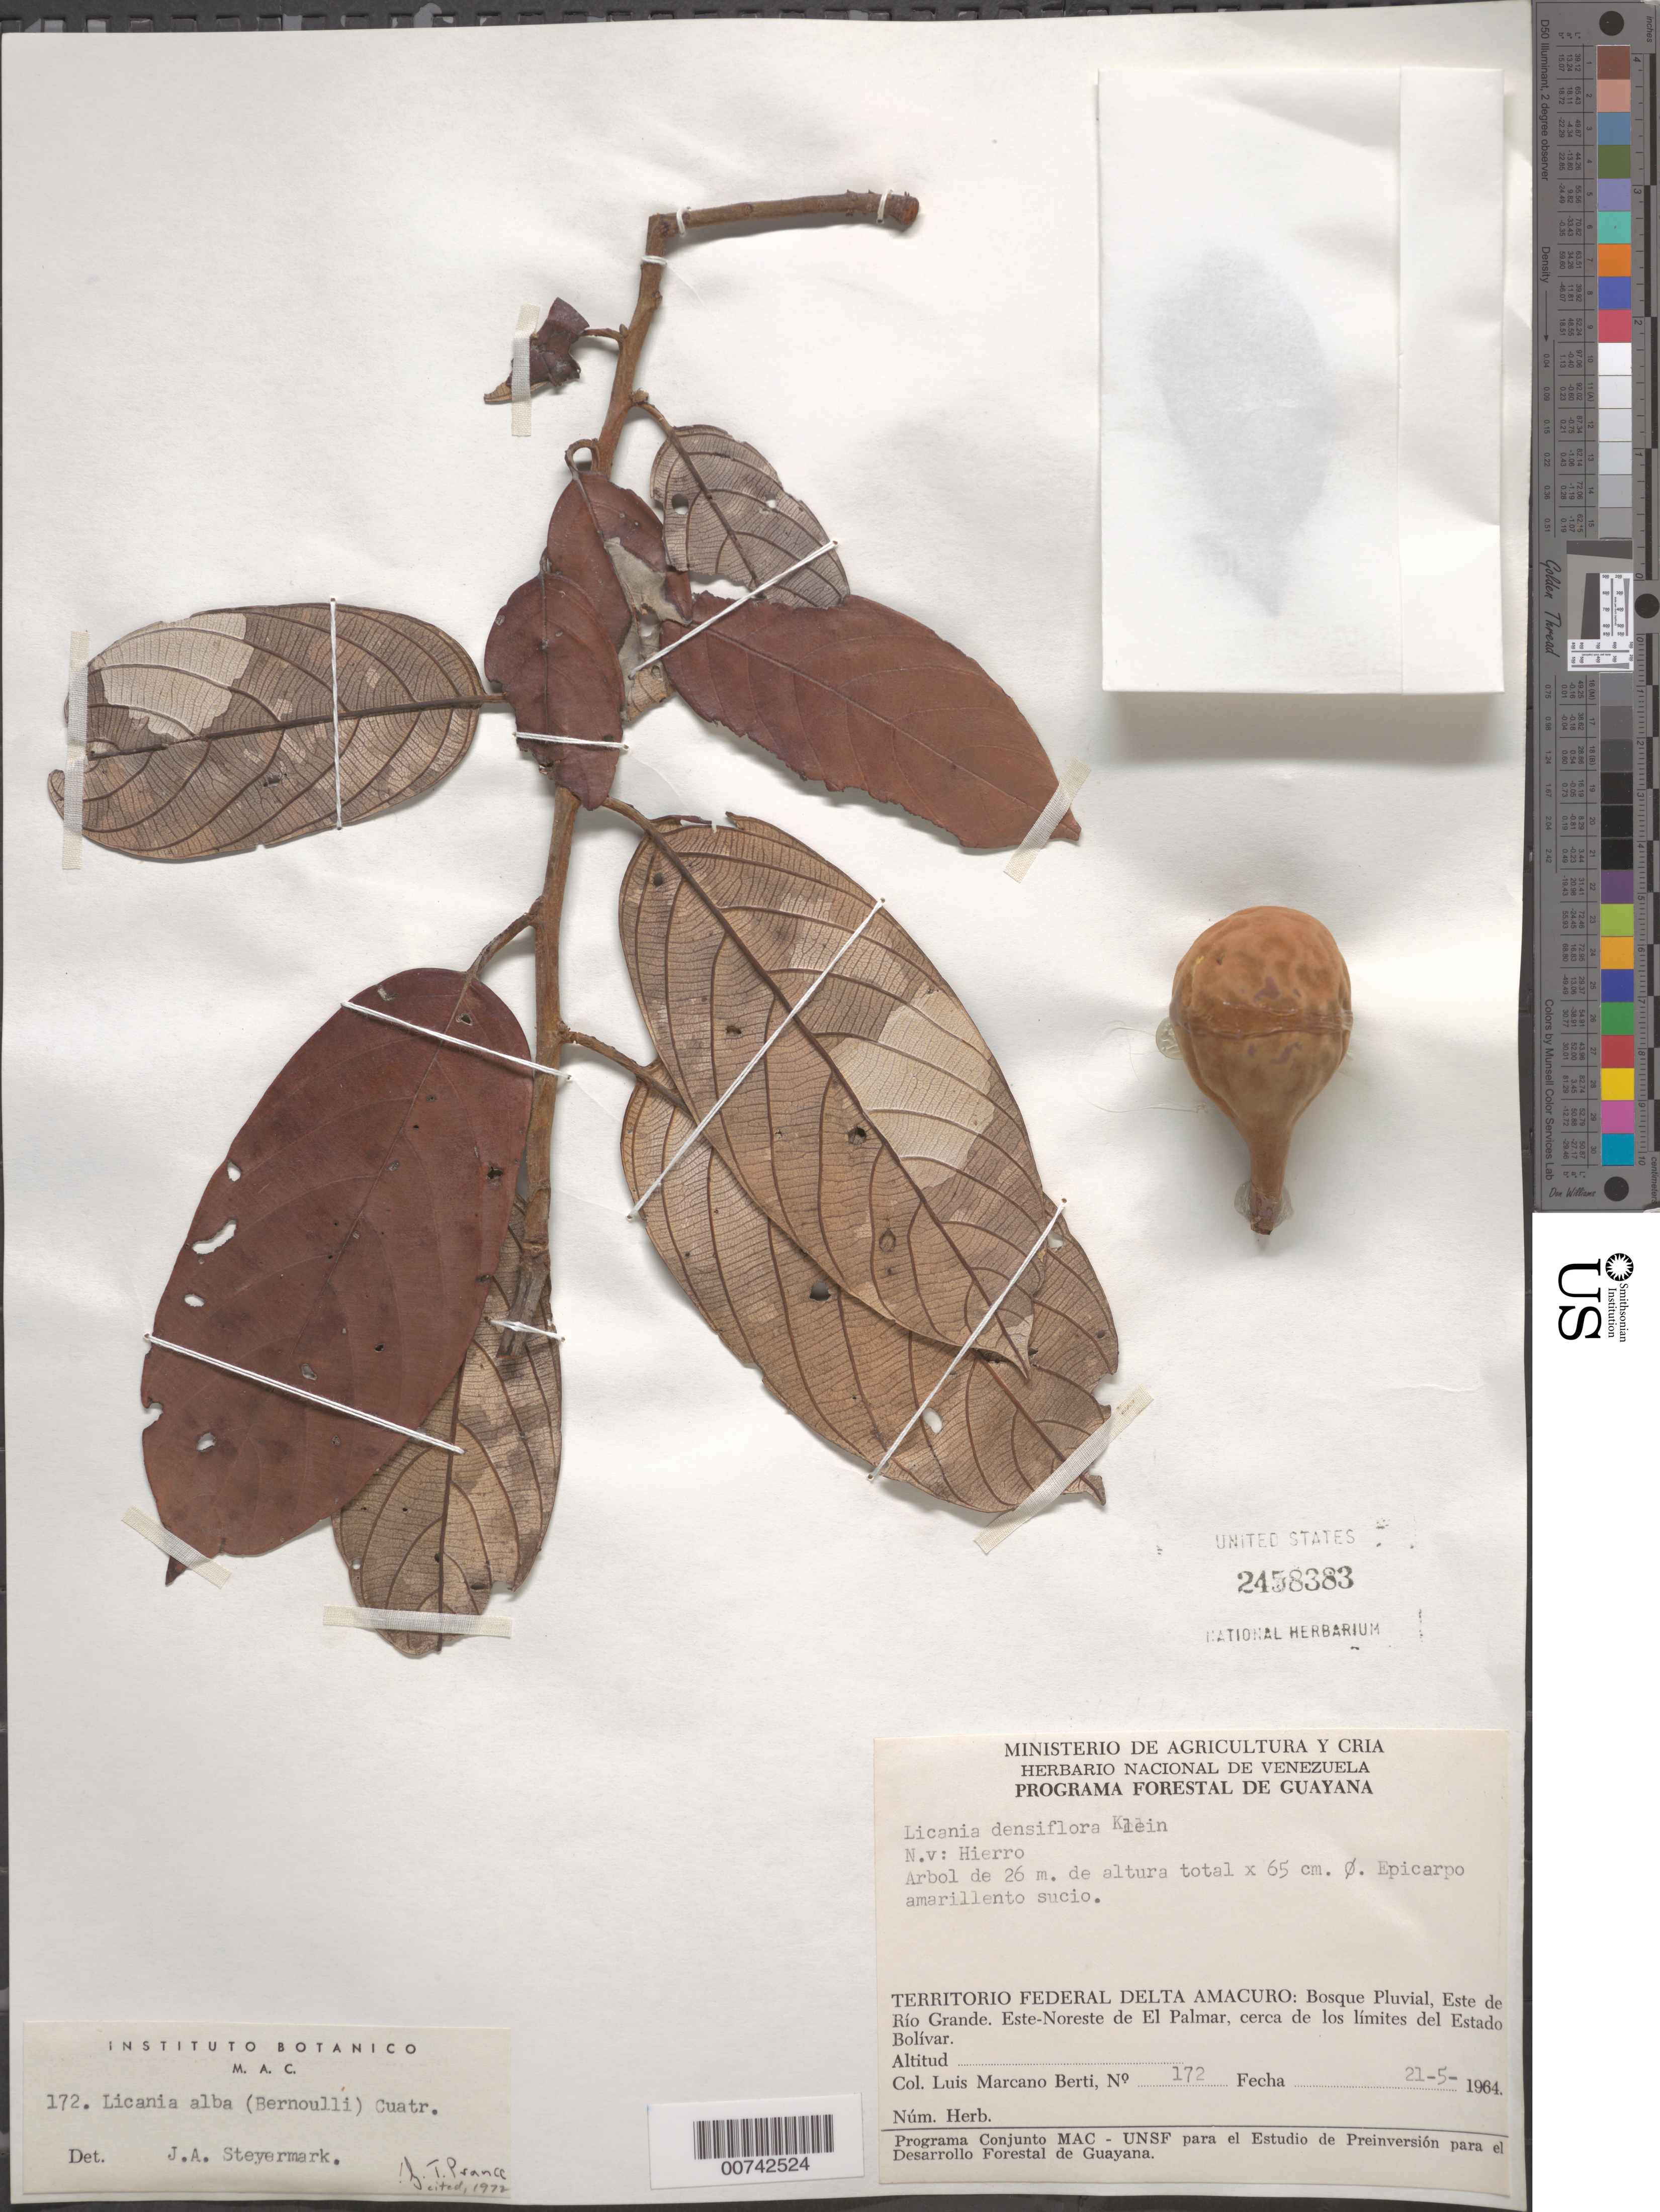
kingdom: Plantae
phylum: Tracheophyta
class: Magnoliopsida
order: Malpighiales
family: Chrysobalanaceae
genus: Licania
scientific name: Licania alba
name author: (Bernoulli) Cuatrec.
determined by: Prance, G. T.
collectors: L. Marcano-Berti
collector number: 172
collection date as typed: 21-May-64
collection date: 1964-05-21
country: Venezuela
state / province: Delta Amacuro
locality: Este de Río Grande, ENE de El Palmar, cerca de los limites del Estado Bolívar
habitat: Bosque pluvial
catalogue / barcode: US 2458383